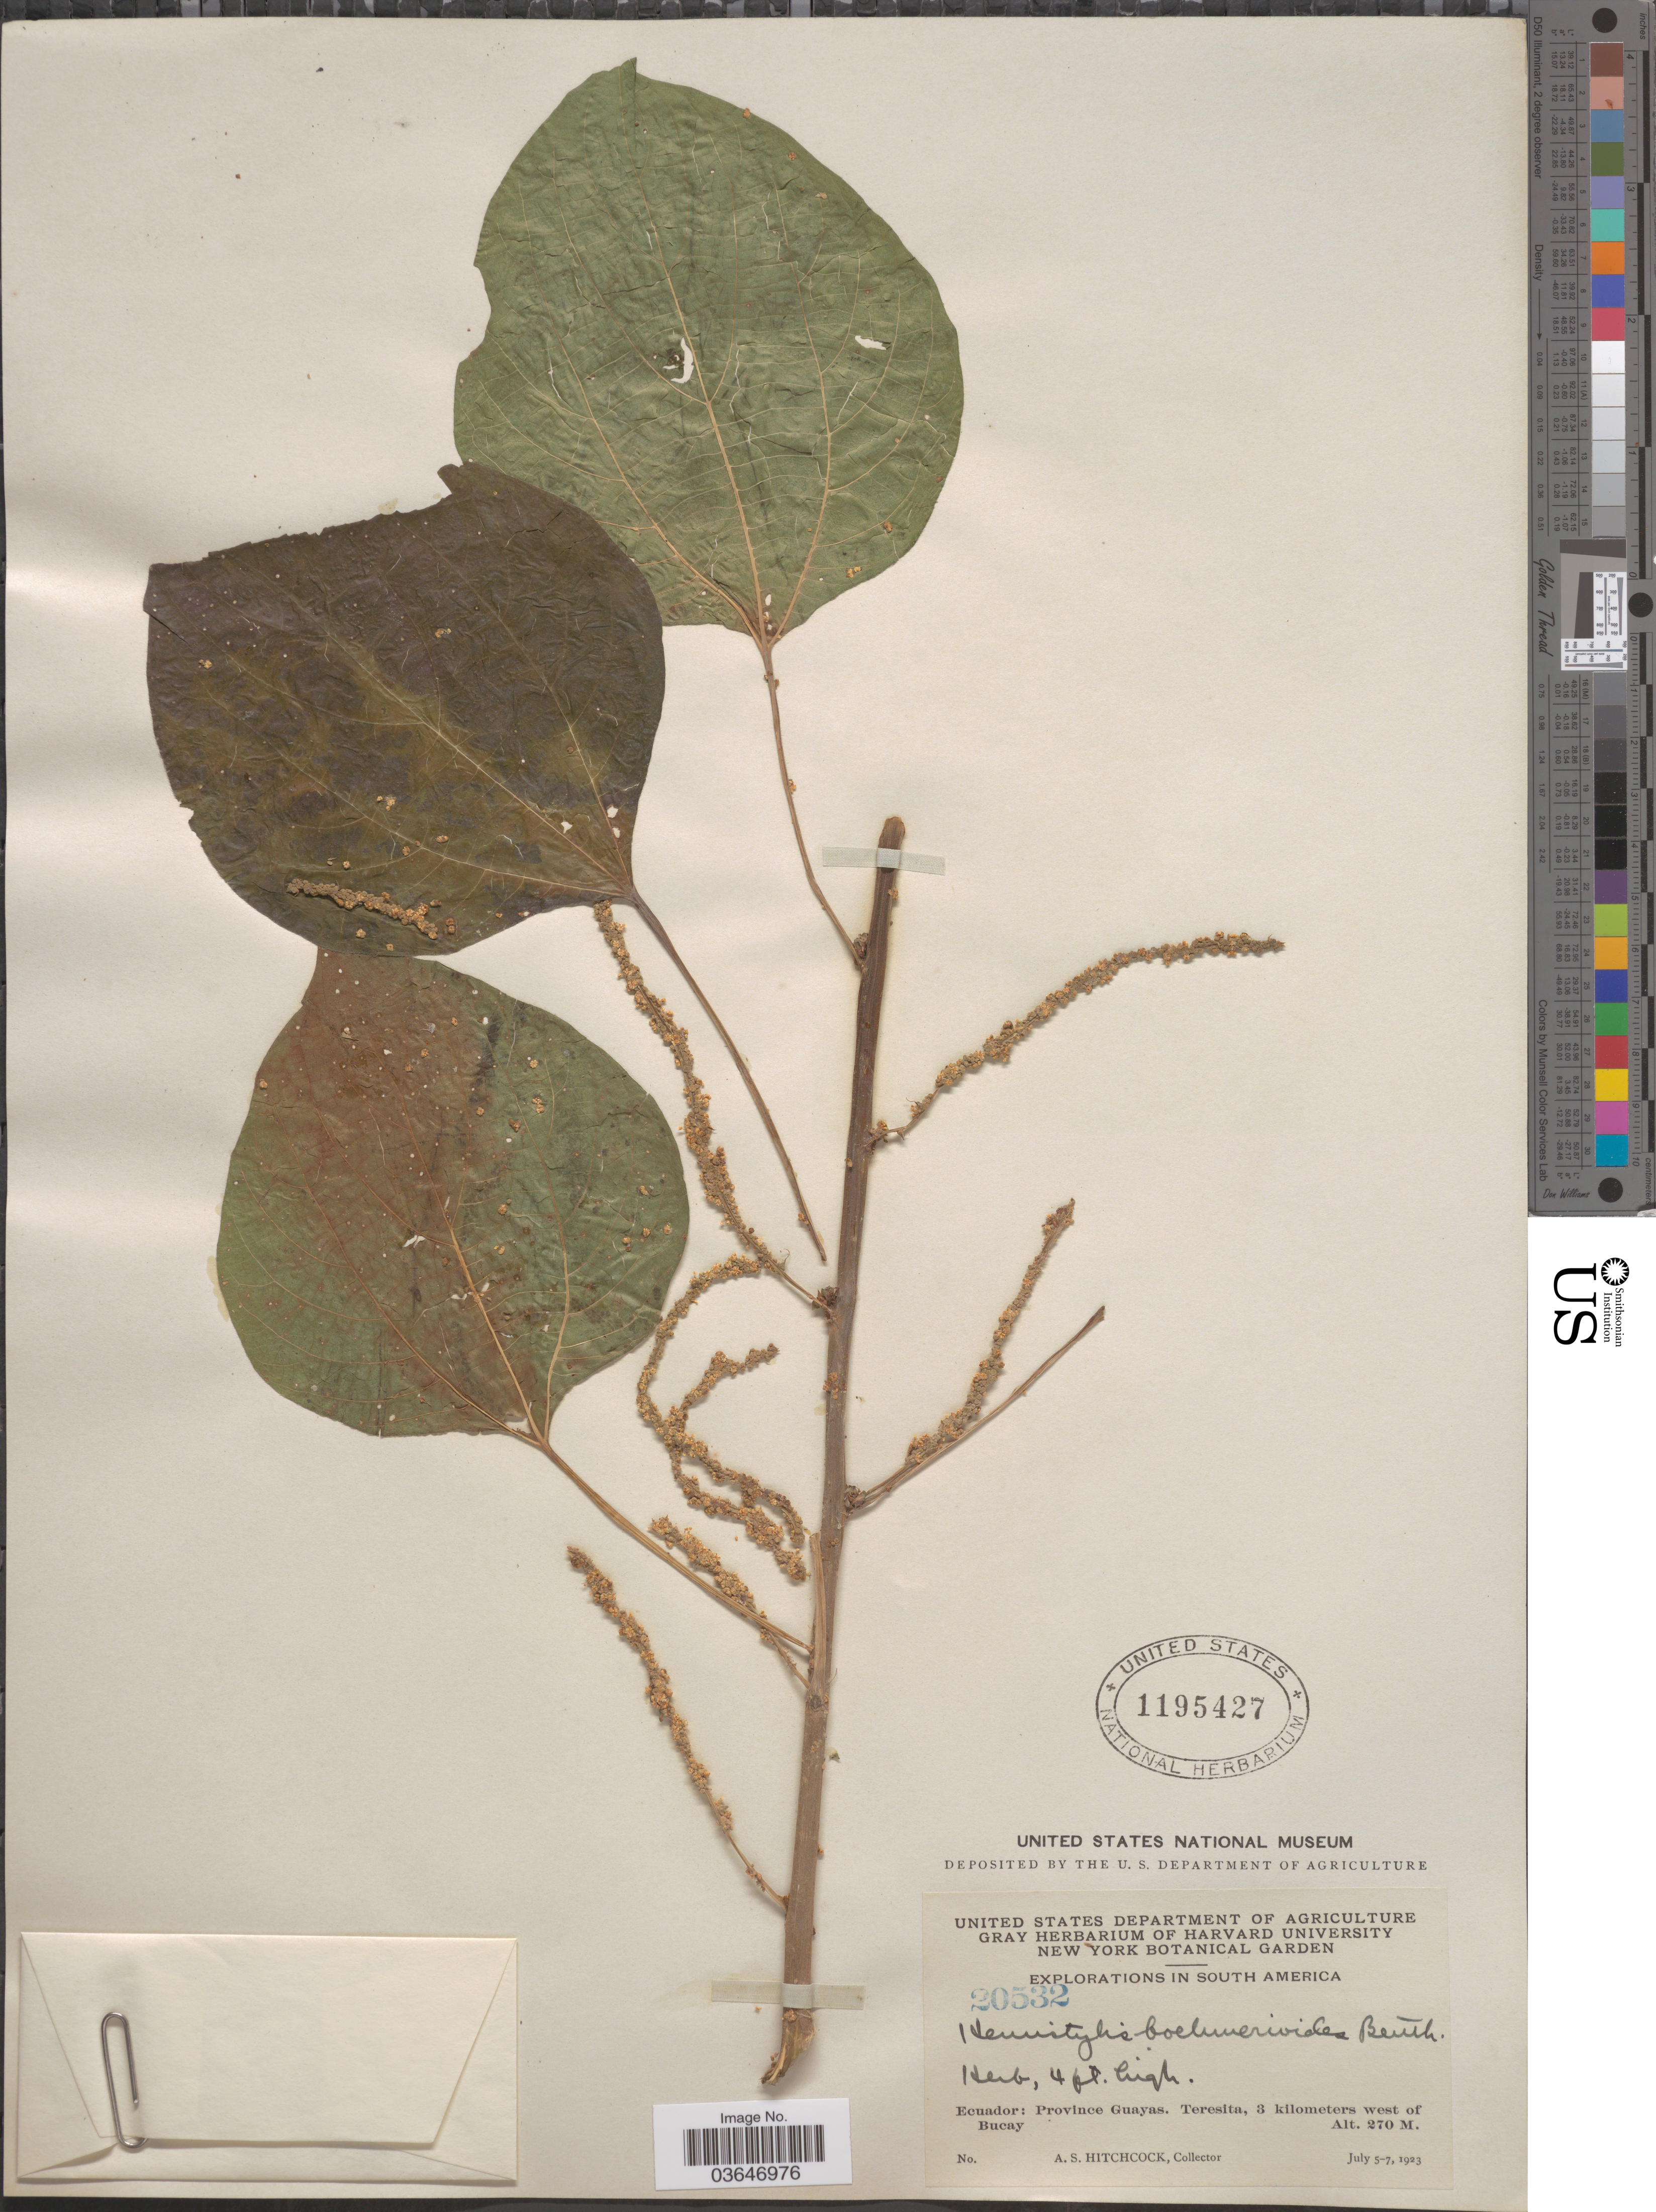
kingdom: Plantae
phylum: Tracheophyta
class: Magnoliopsida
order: Rosales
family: Urticaceae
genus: Hemistylus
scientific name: Hemistylus boehmerioides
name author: Benth.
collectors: A. S. Hitchcock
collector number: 20532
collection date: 1923-07-05/1923-07-07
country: Ecuador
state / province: Guayas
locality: Teresita, 3 kilometers west of Bucay.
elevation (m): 270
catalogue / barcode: US 1195427